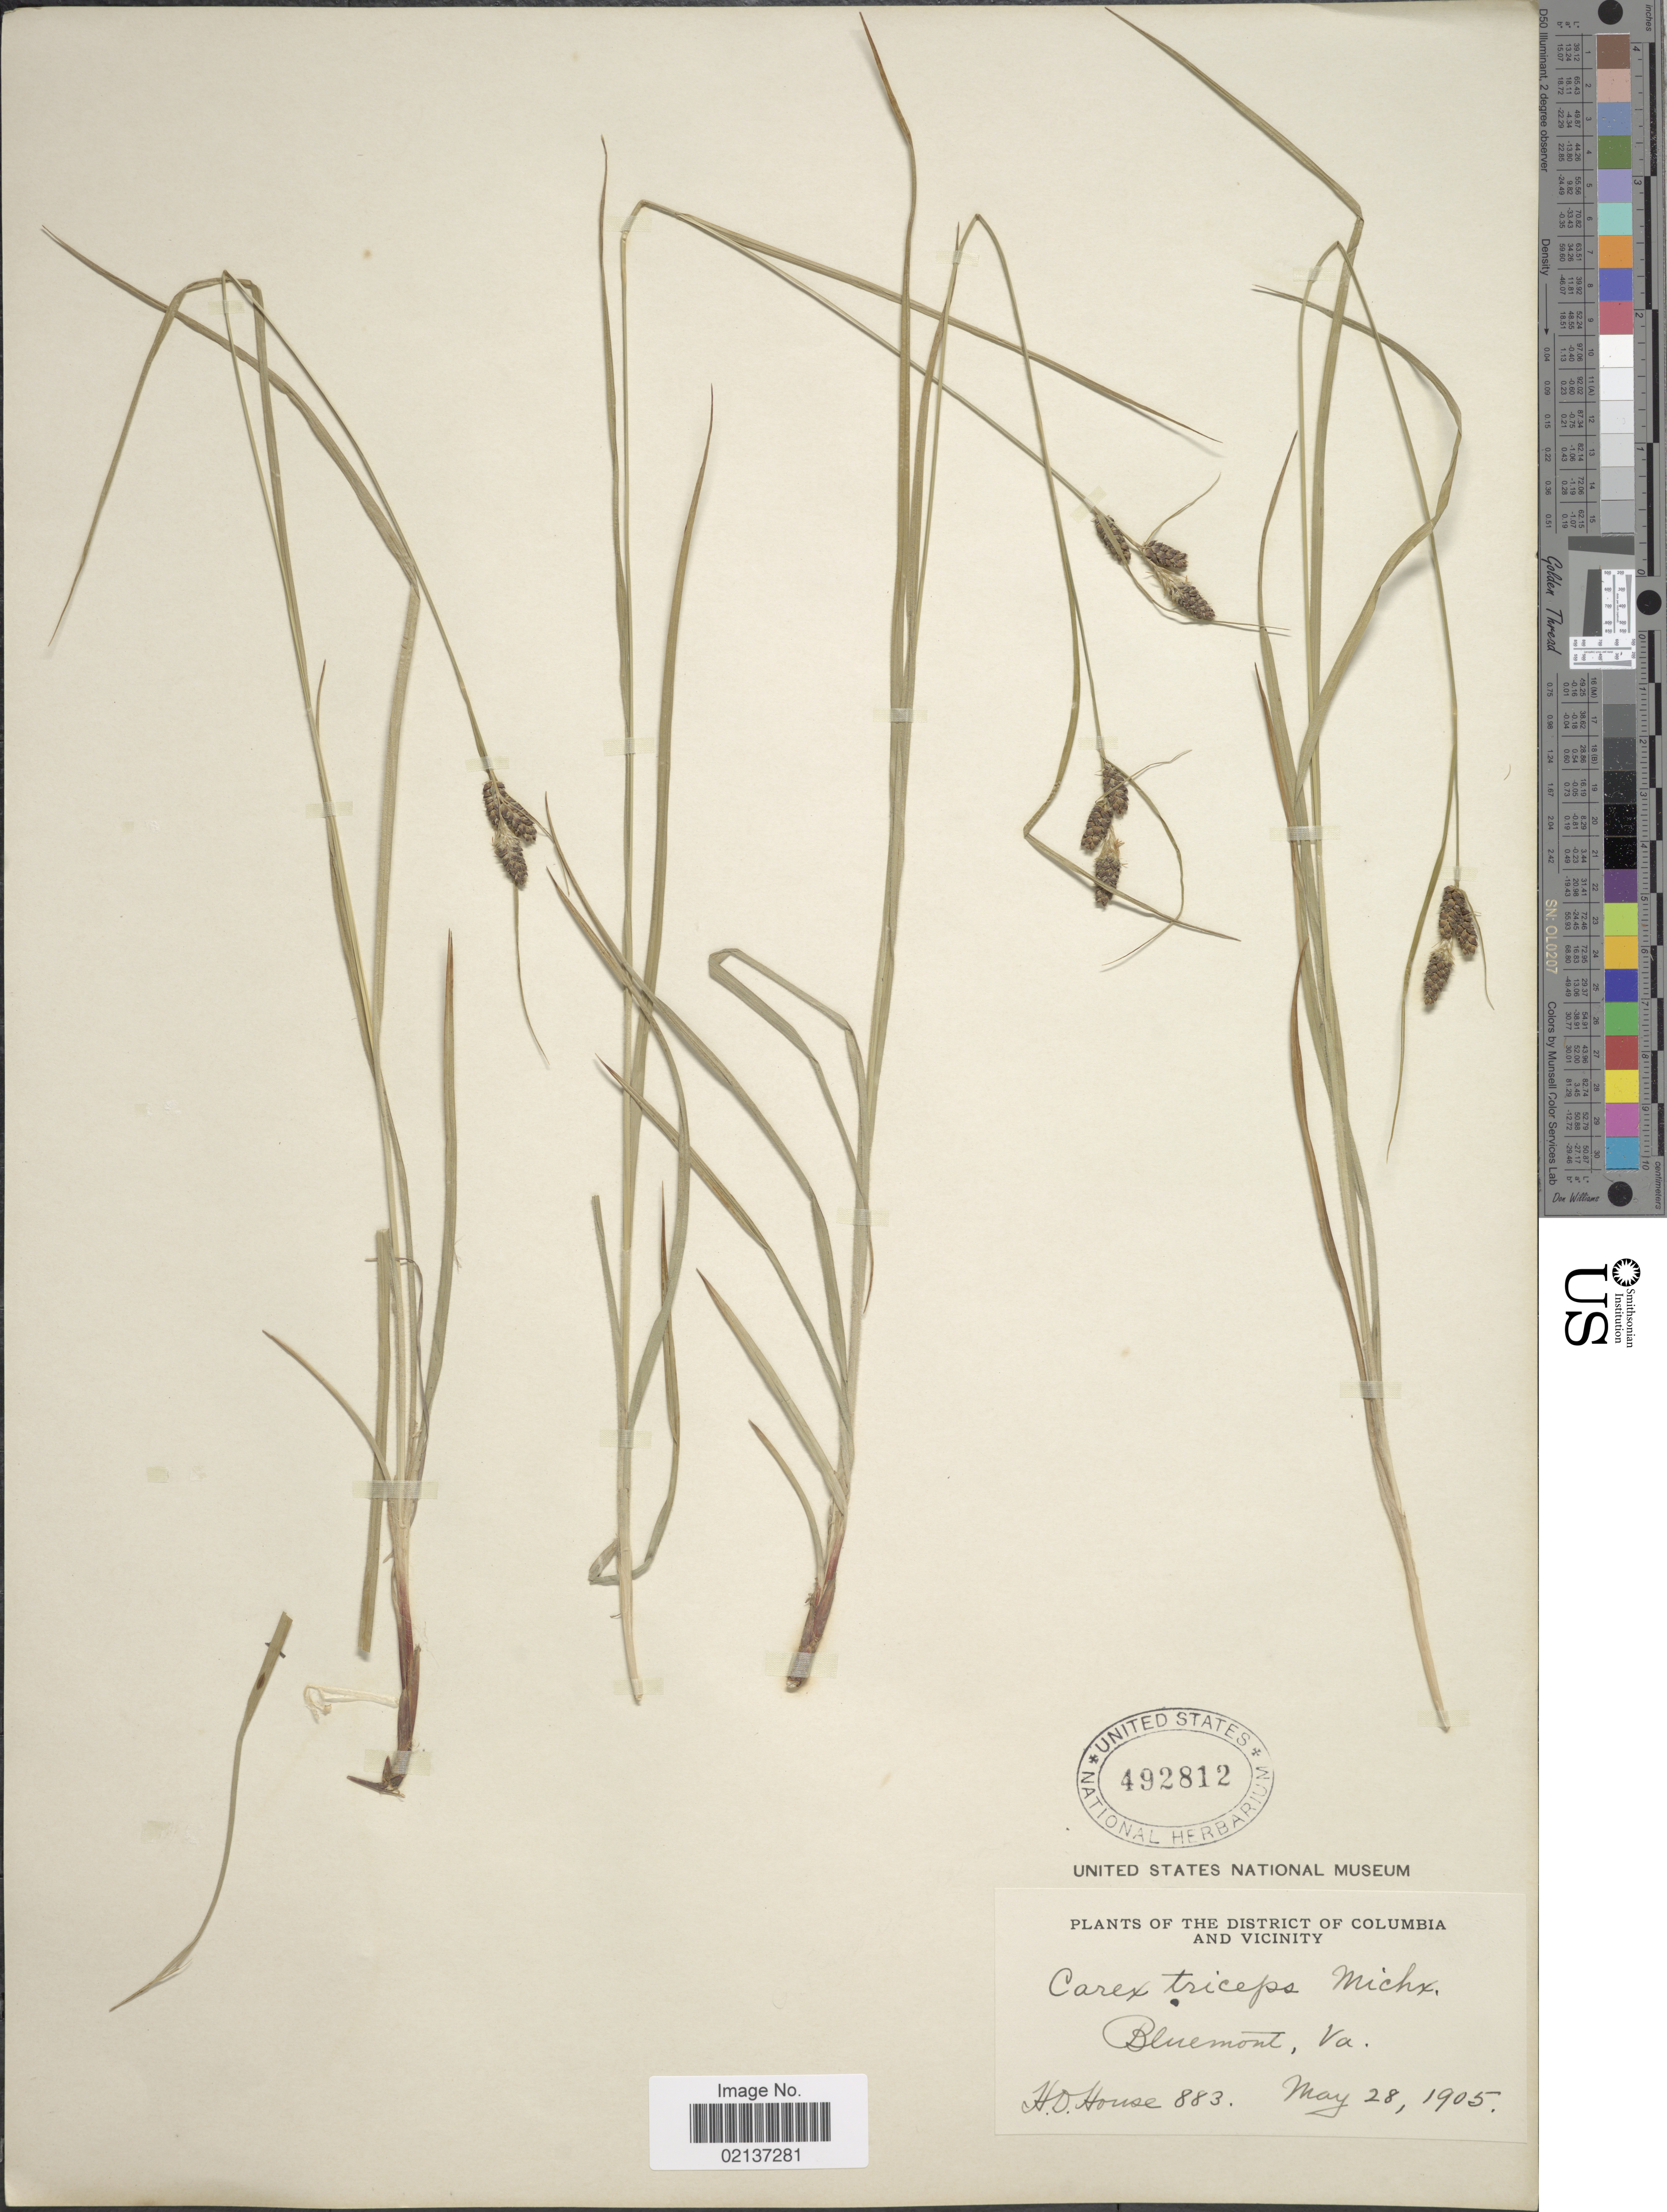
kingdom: Plantae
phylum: Tracheophyta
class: Liliopsida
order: Poales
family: Cyperaceae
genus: Carex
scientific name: Carex hirsutella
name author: Mack.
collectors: H. D. House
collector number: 883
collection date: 1905-05-28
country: United States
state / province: Virginia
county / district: Loudoun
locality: Bluemont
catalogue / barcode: US 492812